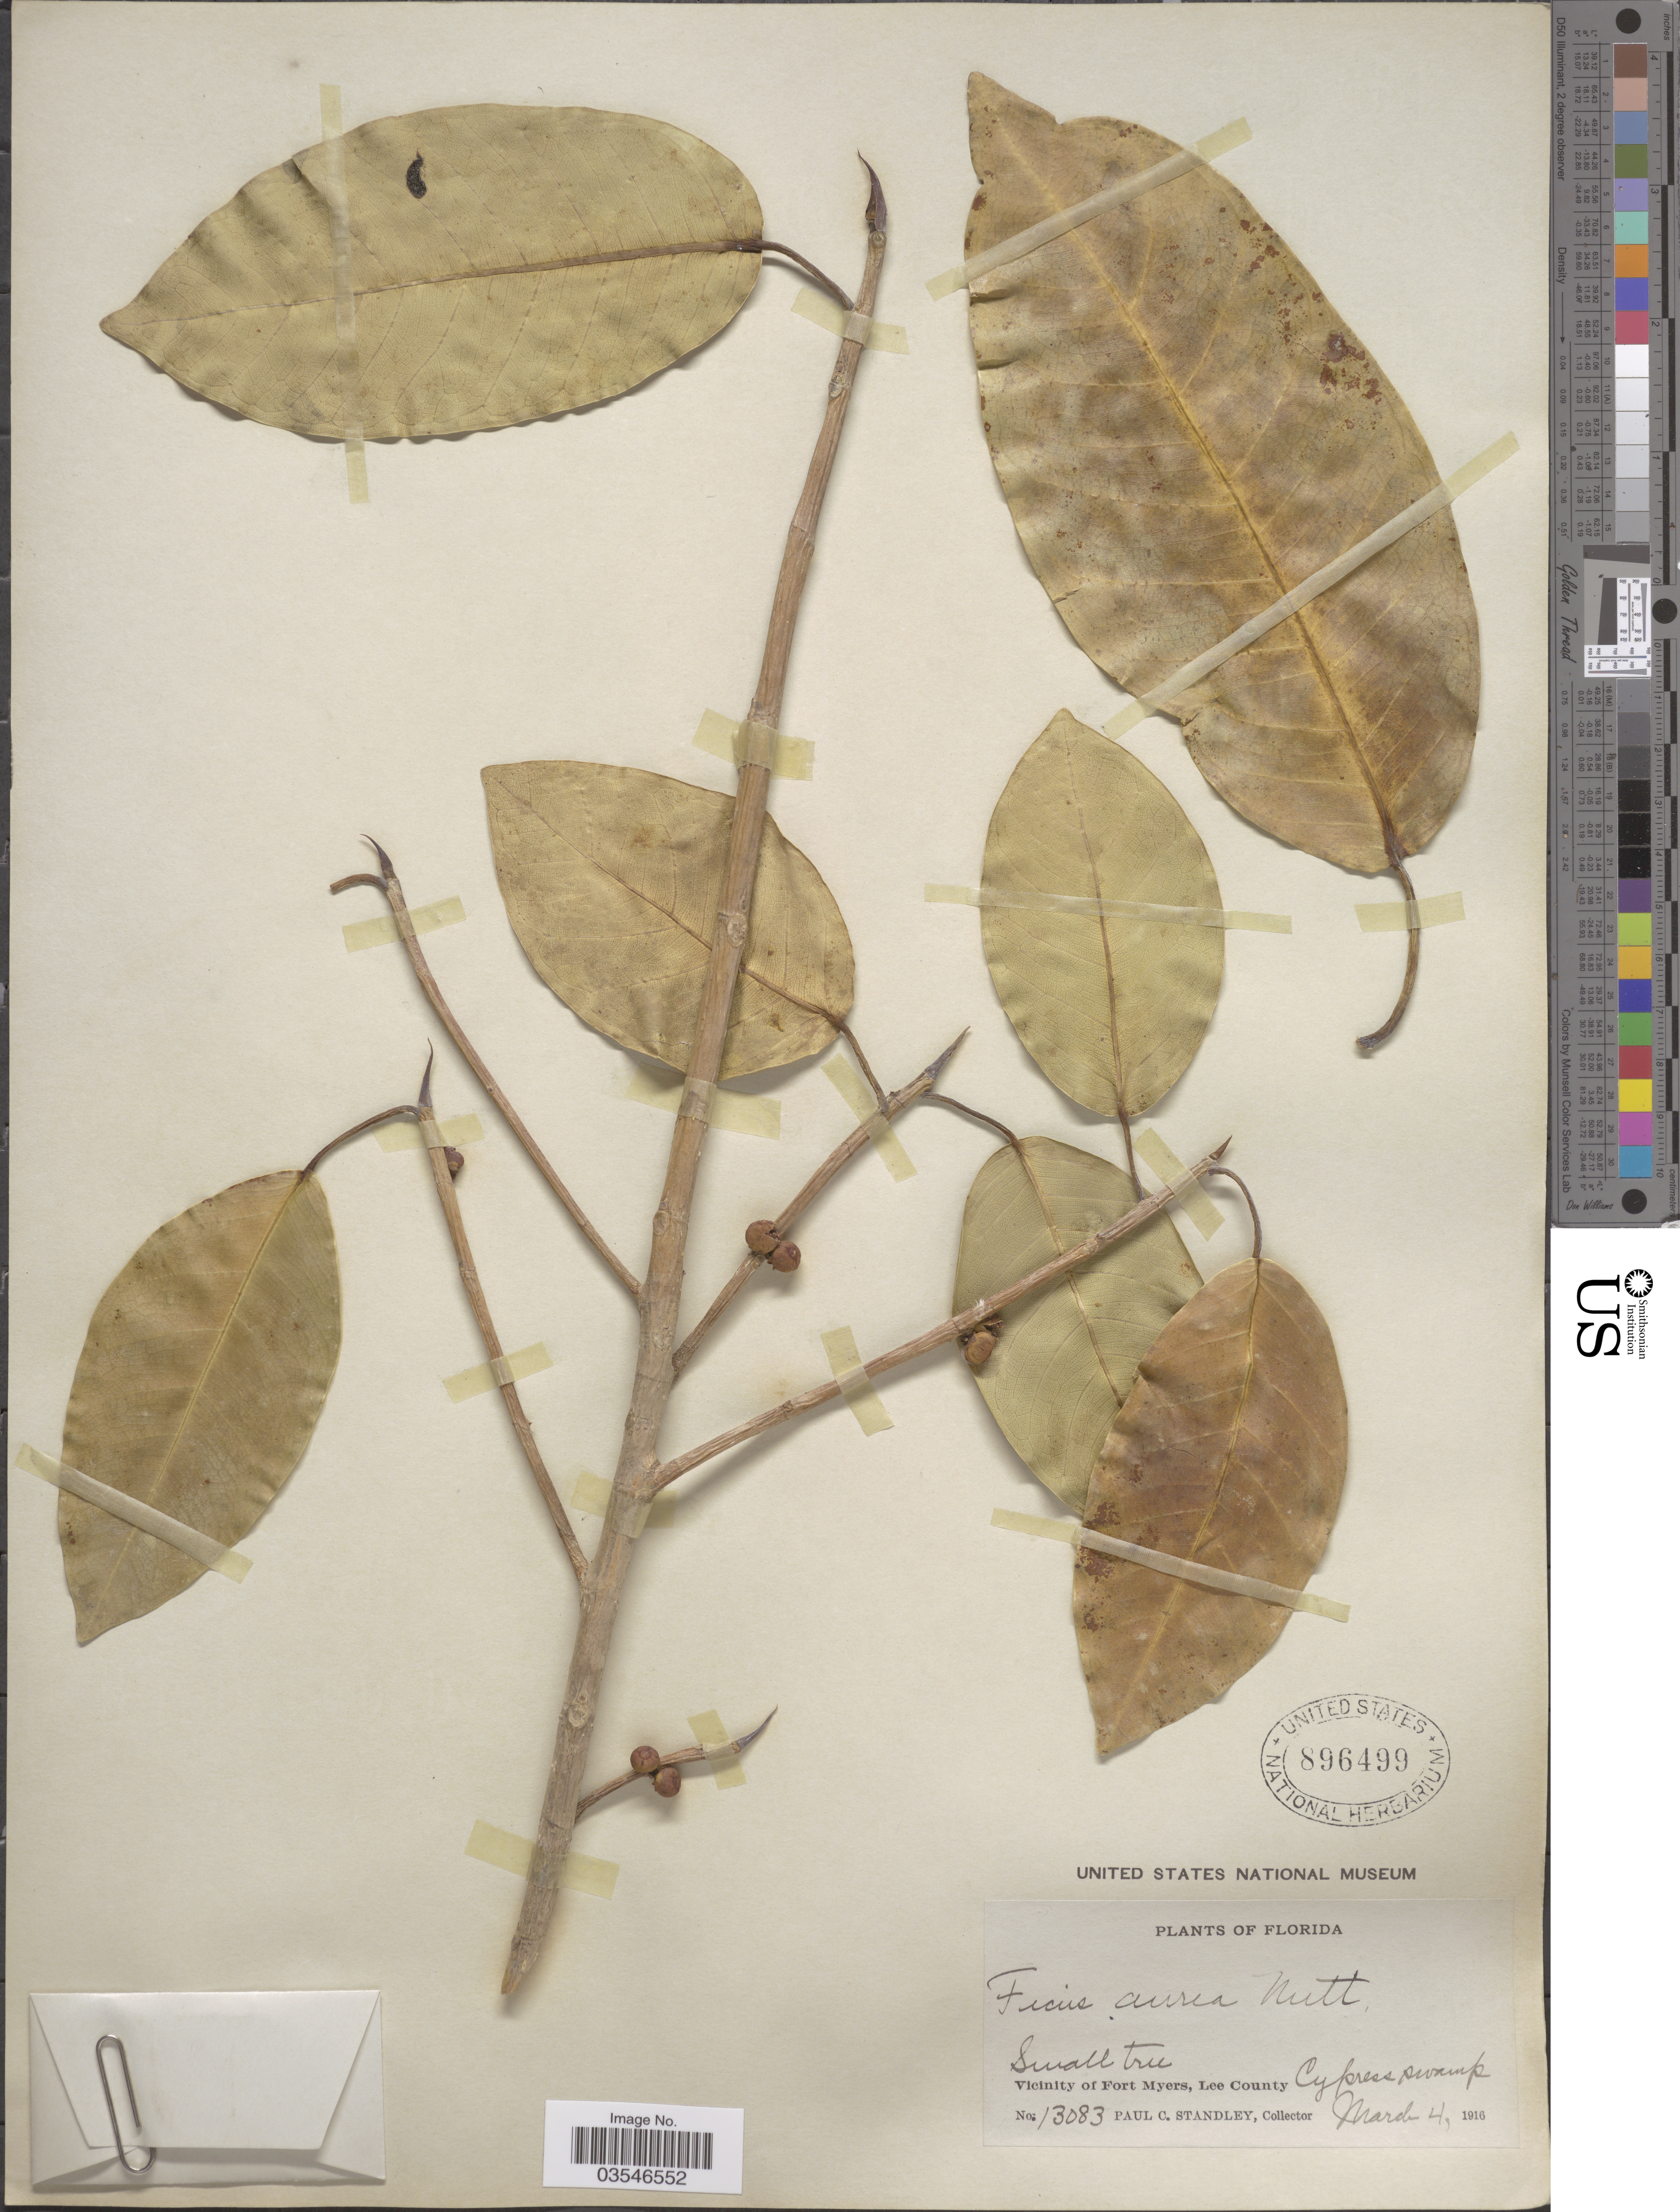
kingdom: Plantae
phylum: Tracheophyta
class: Magnoliopsida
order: Rosales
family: Moraceae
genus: Ficus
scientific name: Ficus aurea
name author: Nutt.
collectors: P. C. Standley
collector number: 13083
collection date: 1916-03-04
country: United States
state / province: Florida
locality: Vicinity of Fort Myers, Lee County. Cypress swamp.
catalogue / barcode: US 896499